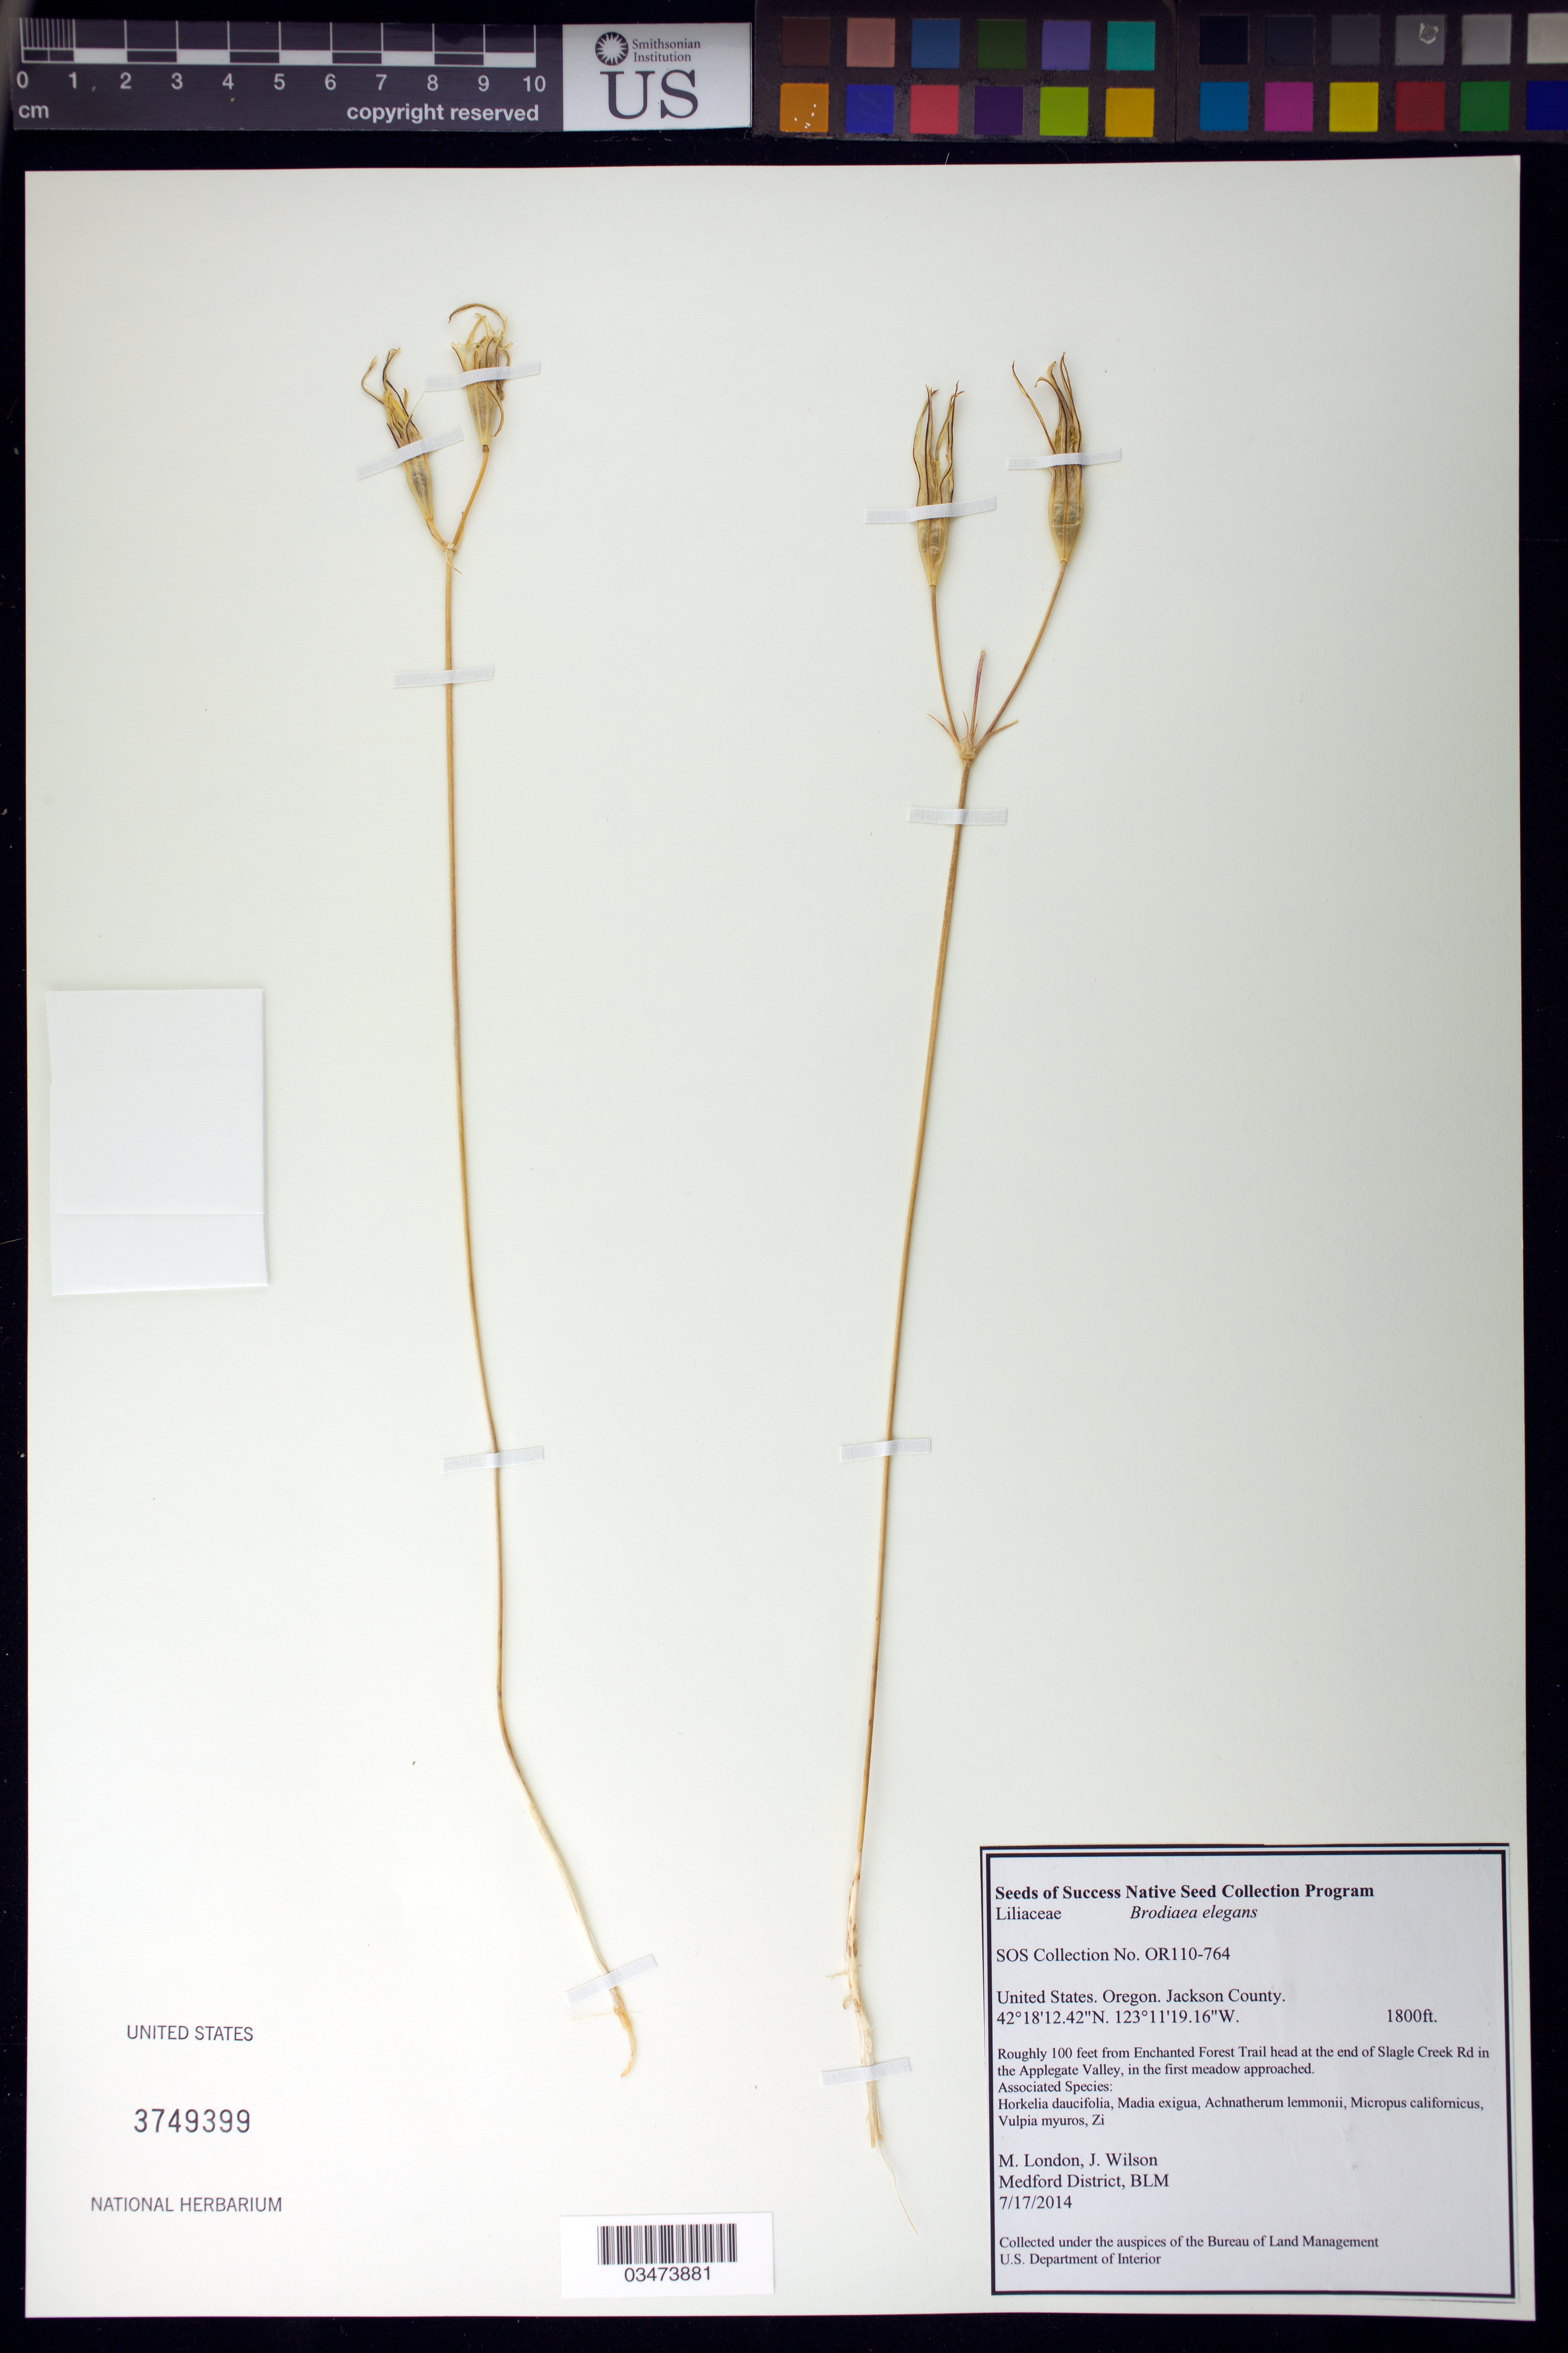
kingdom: Plantae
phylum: Tracheophyta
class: Liliopsida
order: Asparagales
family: Asparagaceae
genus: Brodiaea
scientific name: Brodiaea elegans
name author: Hoover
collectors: M. London & J. Wilson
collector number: OR110-764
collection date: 2014-07-17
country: United States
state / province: Oregon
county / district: Jackson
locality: Enchanted Forest Trail head at end of Slagle Creek Rd. in Applegate Valley.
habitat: Associated species: Horkelia daucifolia, Vupia myuros, Madia exigua, ect.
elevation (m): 549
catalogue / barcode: US 3749399